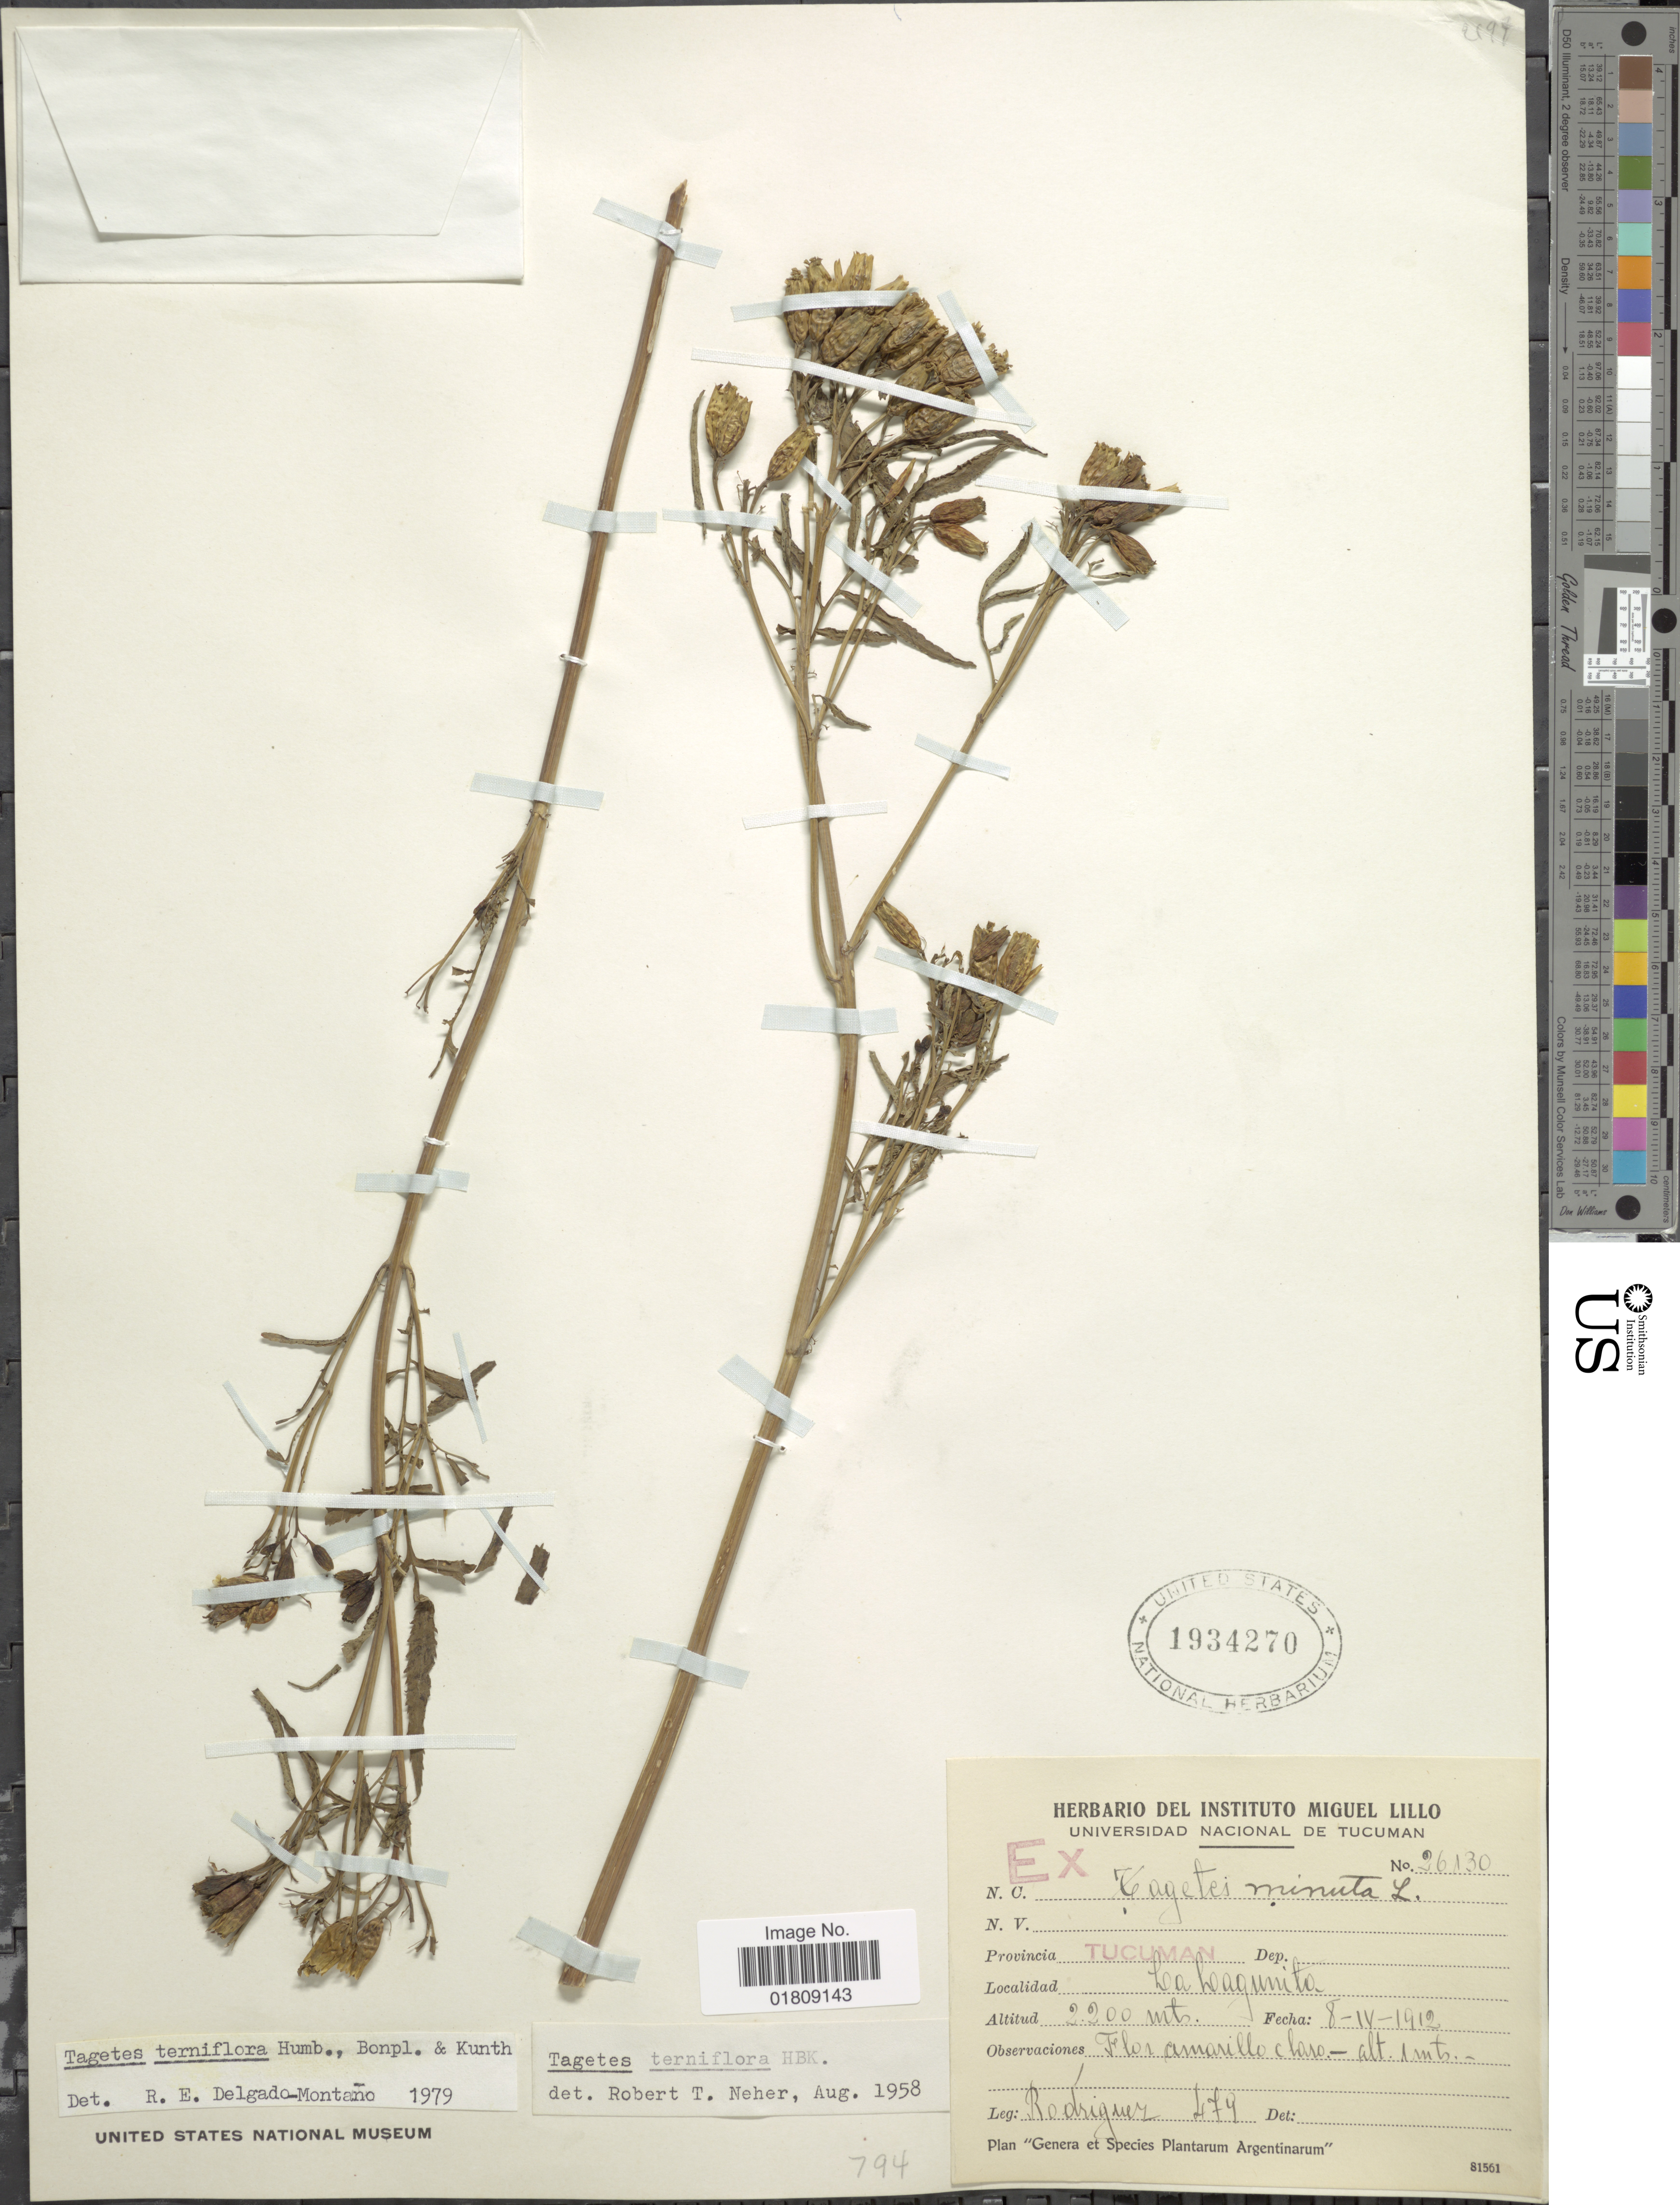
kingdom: Plantae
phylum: Tracheophyta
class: Magnoliopsida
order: Asterales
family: Asteraceae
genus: Tagetes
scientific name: Tagetes cabrerae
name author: Ferraro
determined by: Schiavinato, Dario J.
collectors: Rodriguez, --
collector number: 479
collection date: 1912-04-08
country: Argentina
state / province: Tucuman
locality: La Lagunita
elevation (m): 2200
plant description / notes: isoParatype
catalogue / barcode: US 1934270